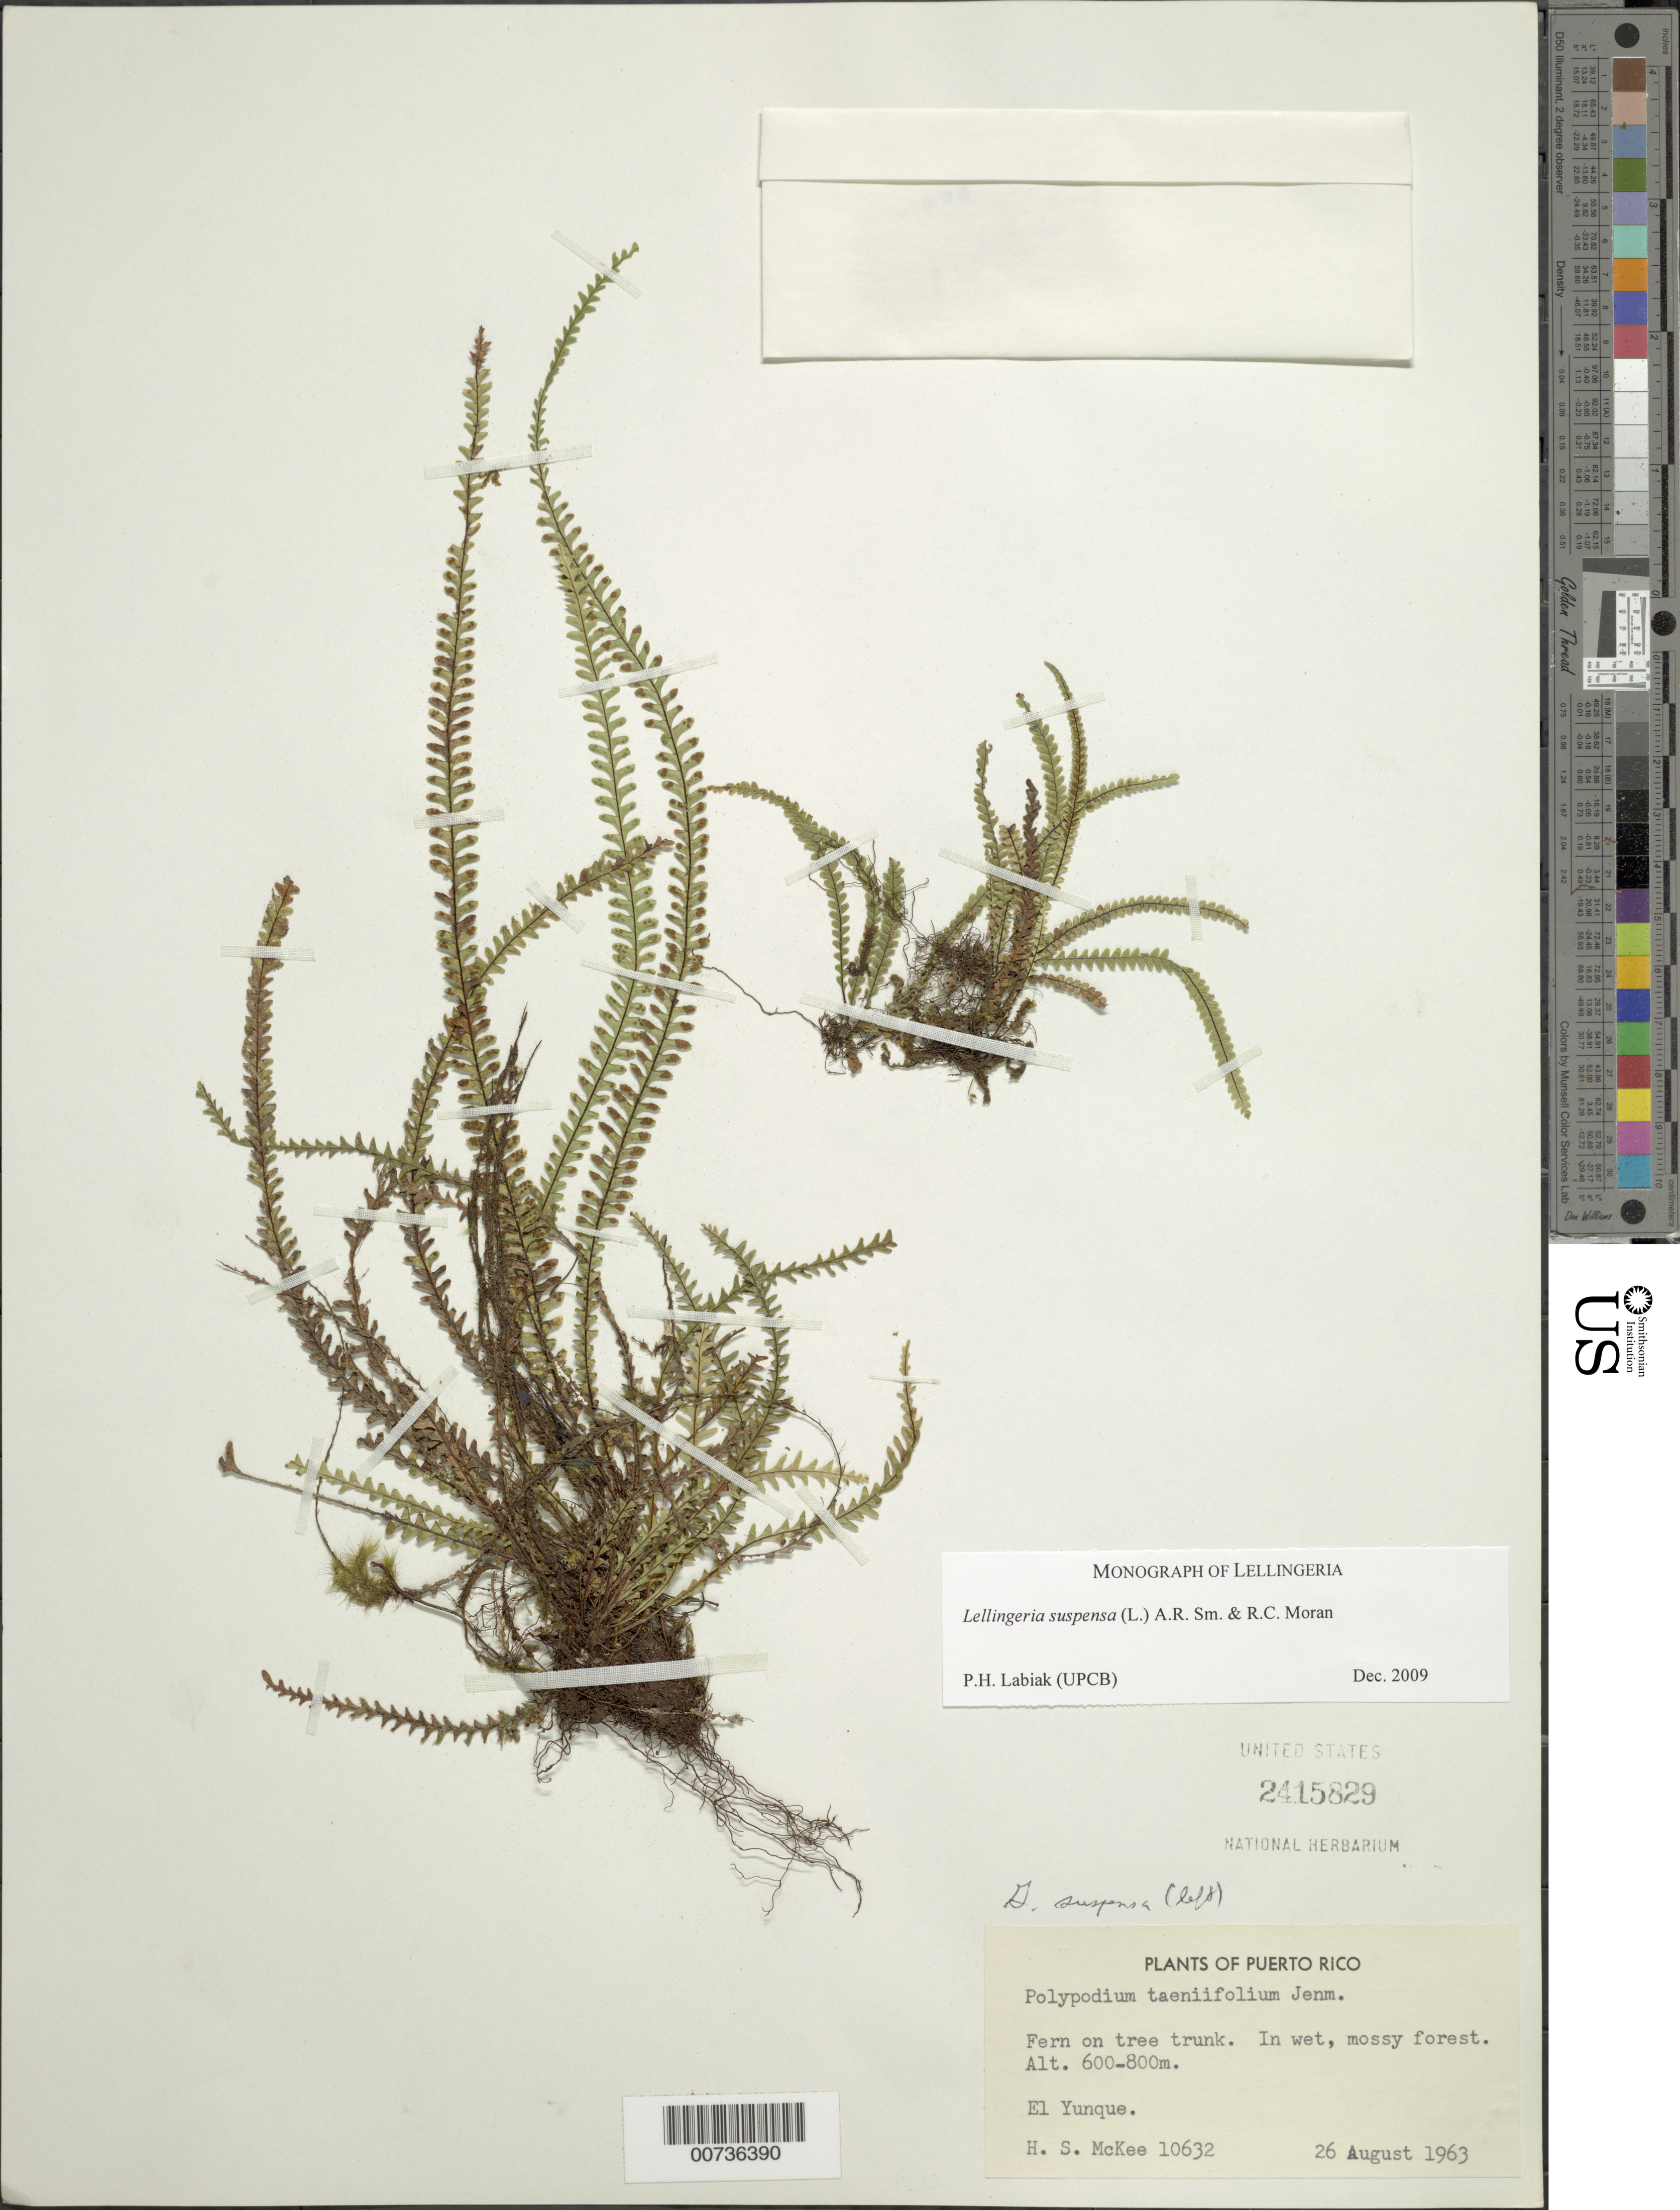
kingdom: Plantae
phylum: Tracheophyta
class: Polypodiopsida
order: Polypodiales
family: Polypodiaceae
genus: Lellingeria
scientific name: Lellingeria suspensa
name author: (L.) A.R. Sm. & R.C. Moran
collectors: H. S. McKee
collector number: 10632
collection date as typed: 26 Aug 1963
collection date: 1963-08-26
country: Puerto Rico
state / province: Río Grande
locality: El Yunque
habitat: Fern on tree trunk. In wet, mossy forest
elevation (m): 600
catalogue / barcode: US 2415829